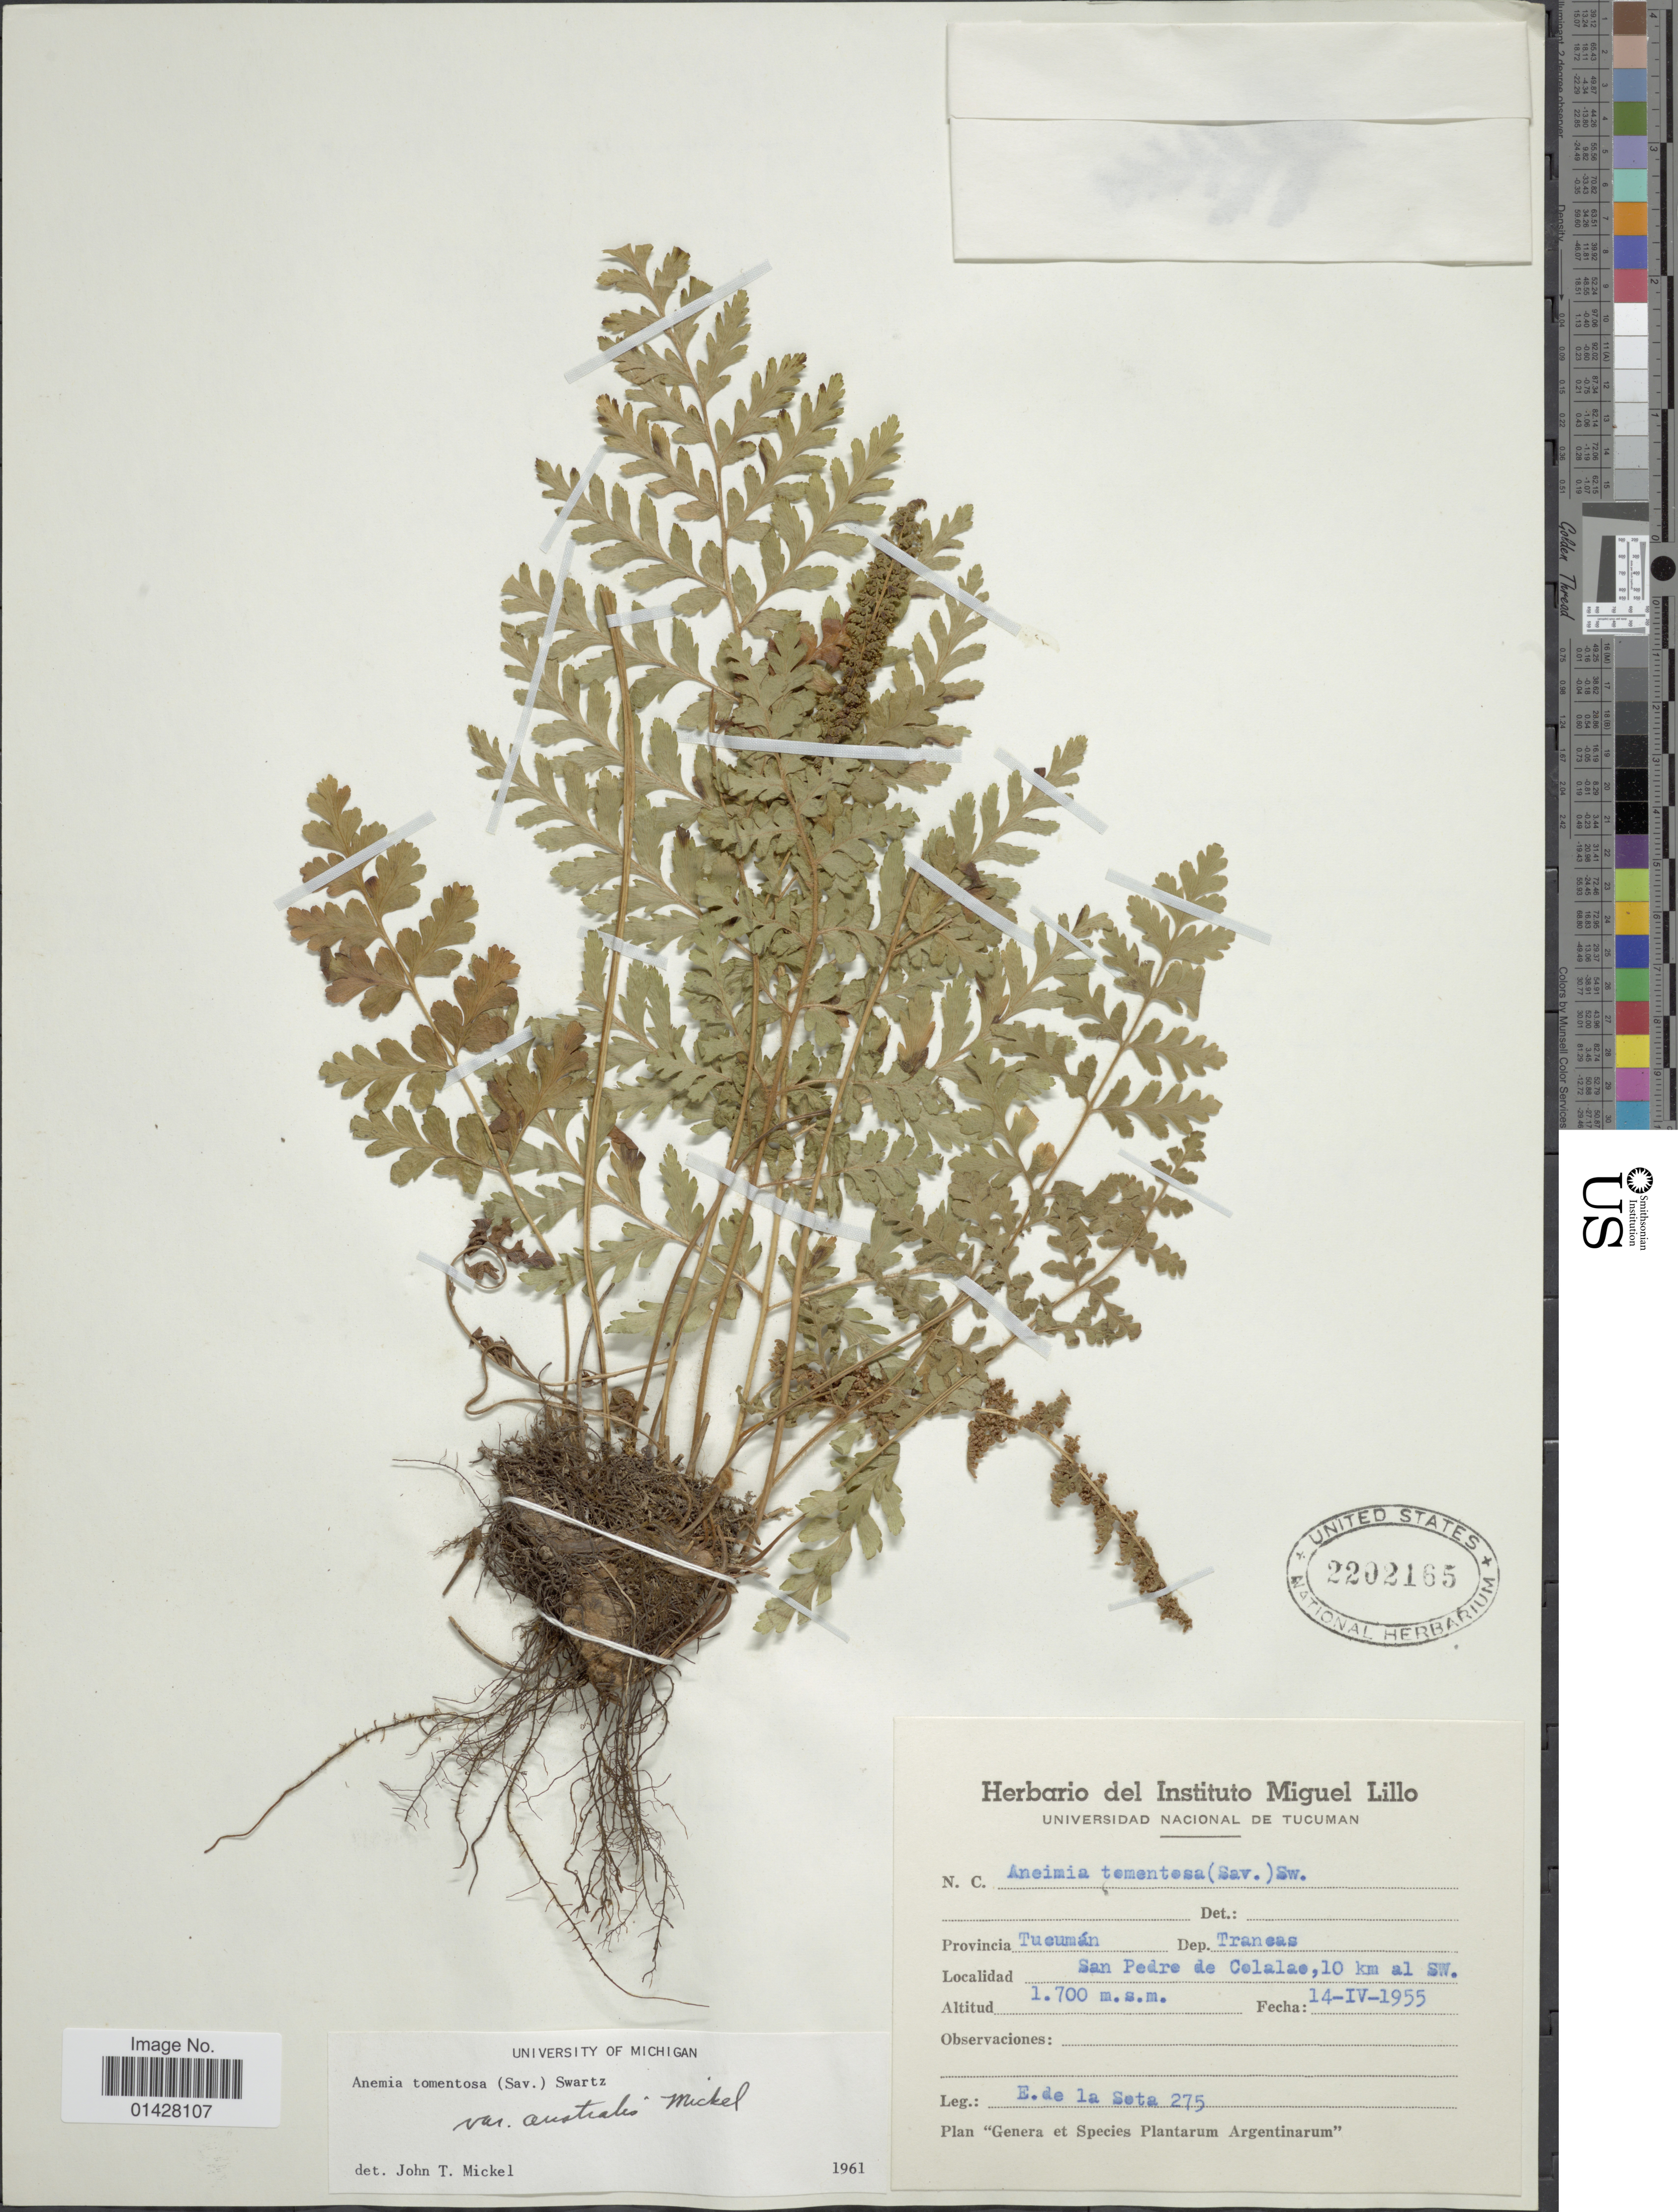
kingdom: Plantae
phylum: Tracheophyta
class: Polypodiopsida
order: Schizaeales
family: Anemiaceae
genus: Anemia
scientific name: Anemia tomentosa var. tomentosa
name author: (Sav.) Sw.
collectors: E. R. de la Sota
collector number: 275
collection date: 1955-04-14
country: Argentina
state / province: Tucuman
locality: Provincia de Tucumán. Dep. Traneas. San Pedro de Celalae, 10 km al SW.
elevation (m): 1700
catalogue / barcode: US 2202165